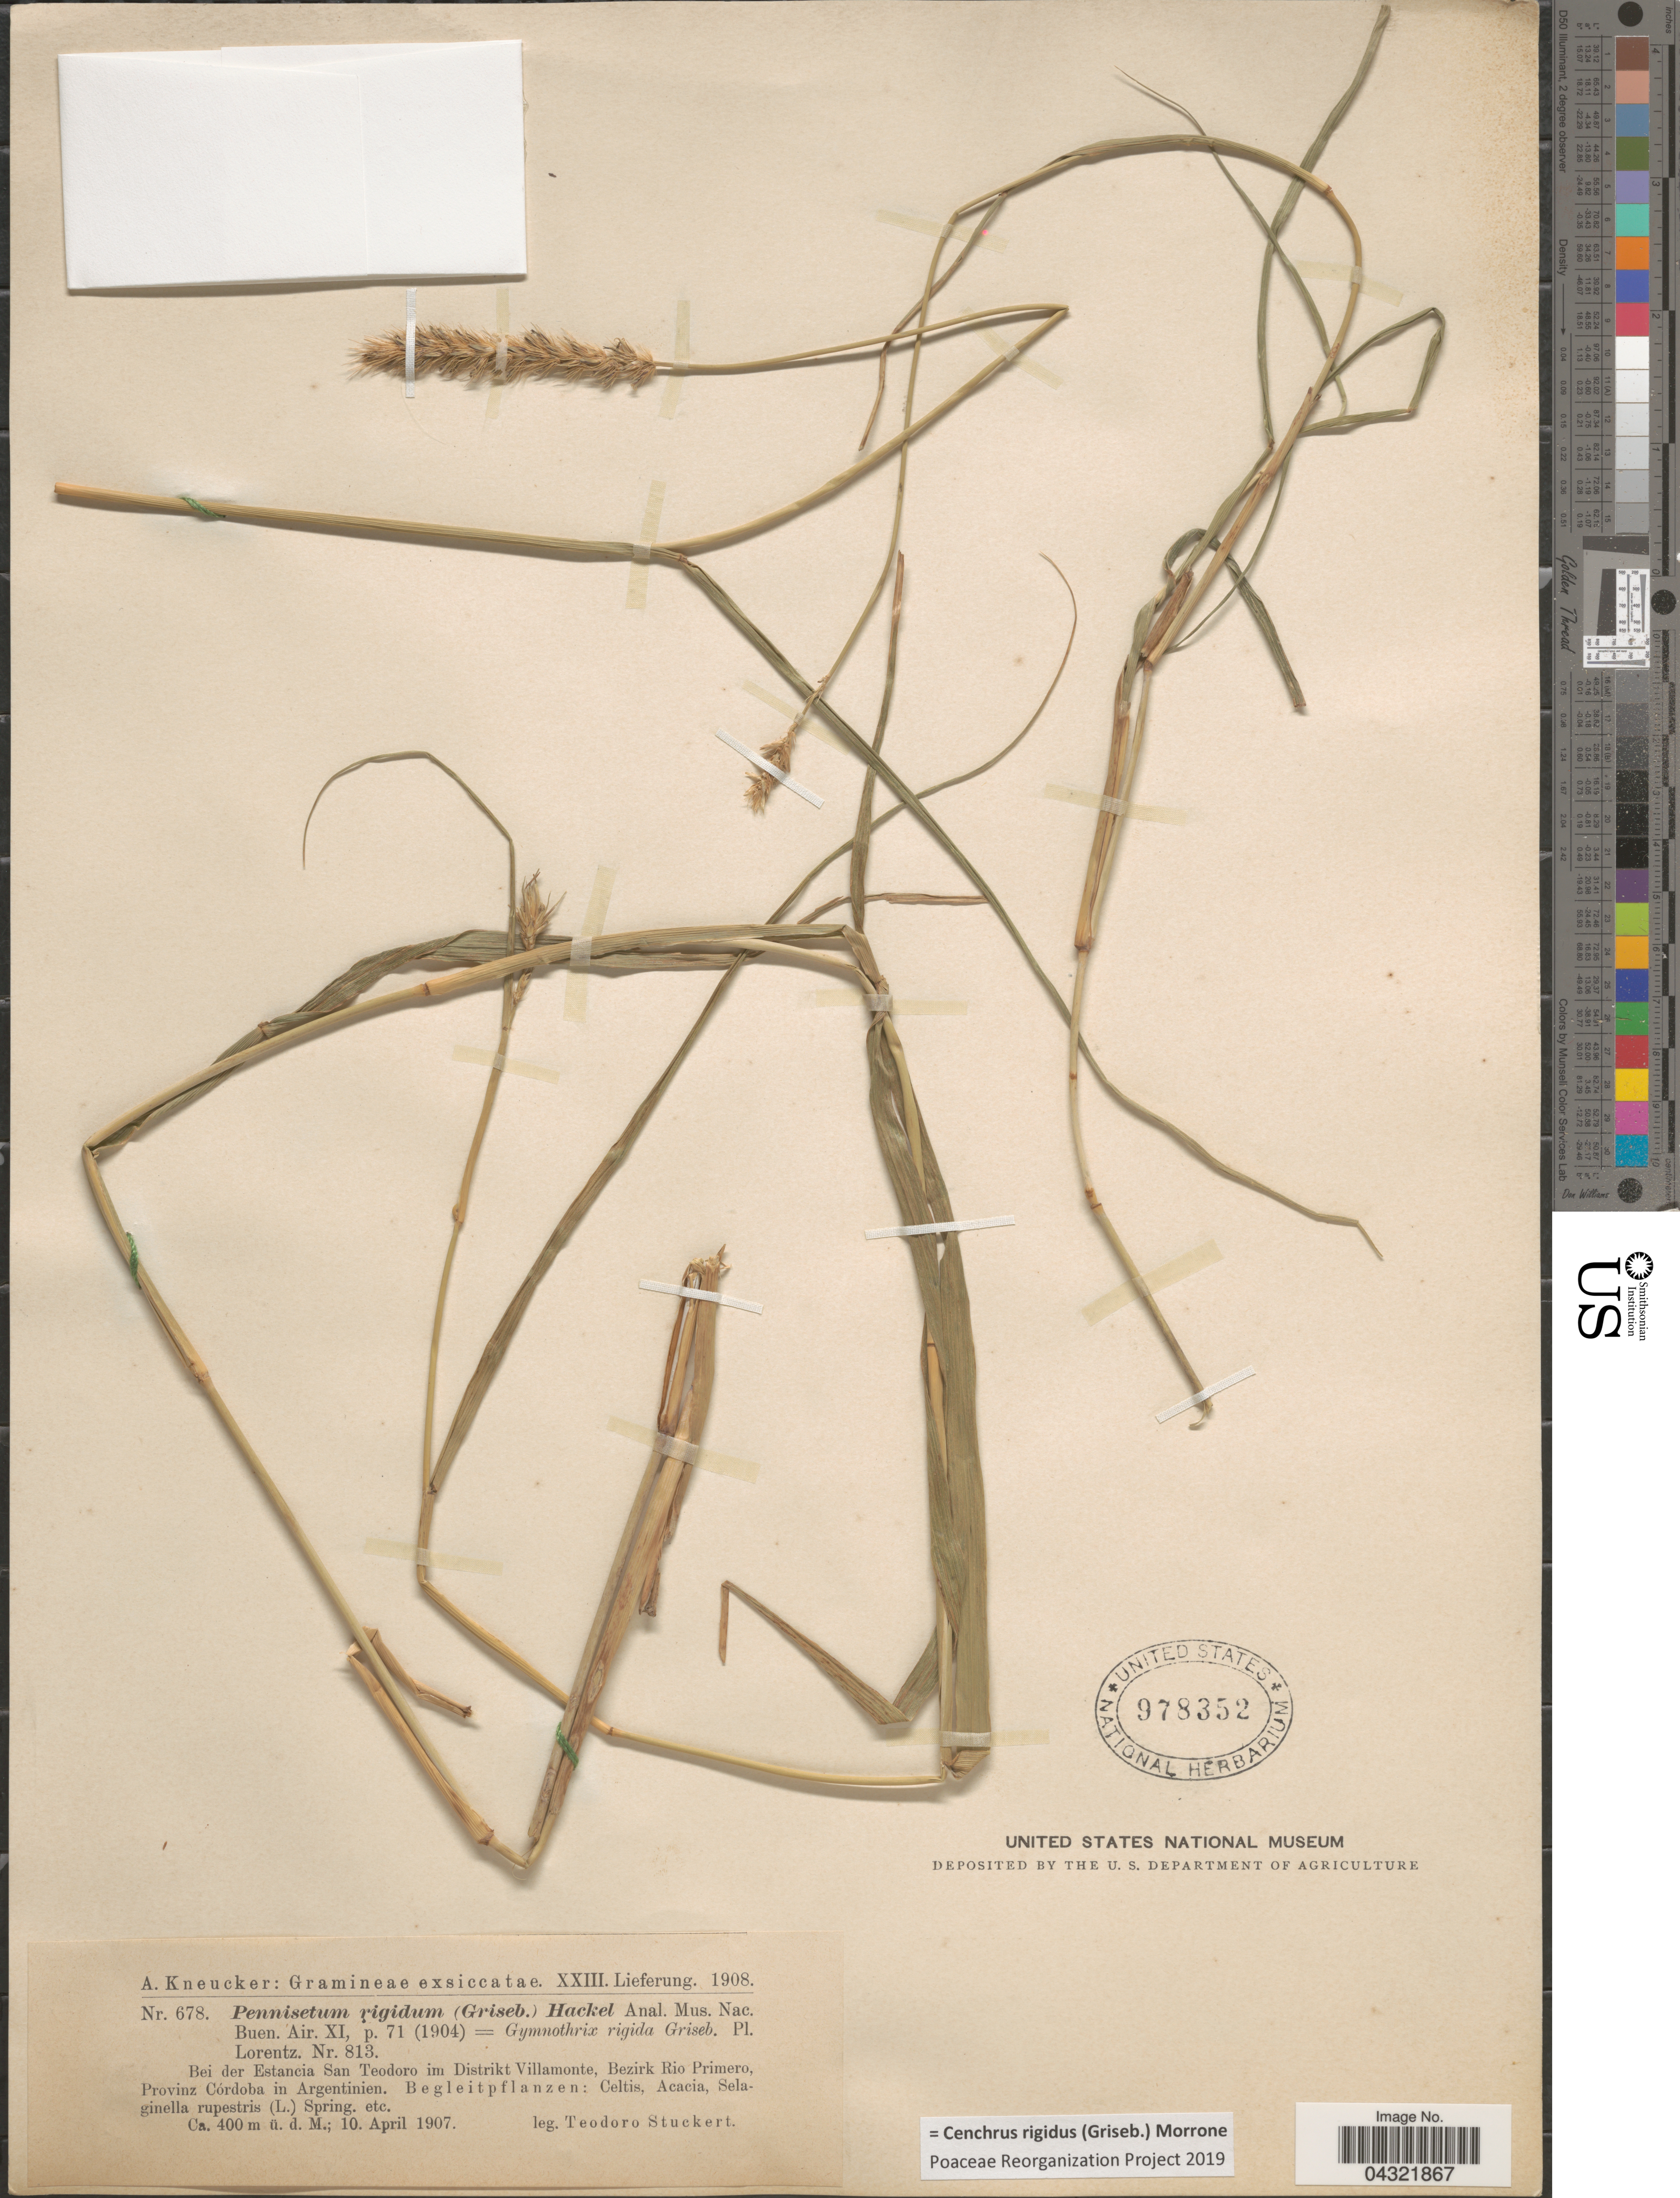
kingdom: Plantae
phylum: Tracheophyta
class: Liliopsida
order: Poales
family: Poaceae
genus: Cenchrus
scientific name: Cenchrus rigidus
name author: (Griseb.) Morrone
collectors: T. Stuckert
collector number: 678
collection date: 1907-04-10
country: Argentina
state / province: Cordoba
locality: Bei der Estancia San Teodoro im Distrik Villamonte, Bezirk Rio Primero.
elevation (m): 400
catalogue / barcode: US 978352